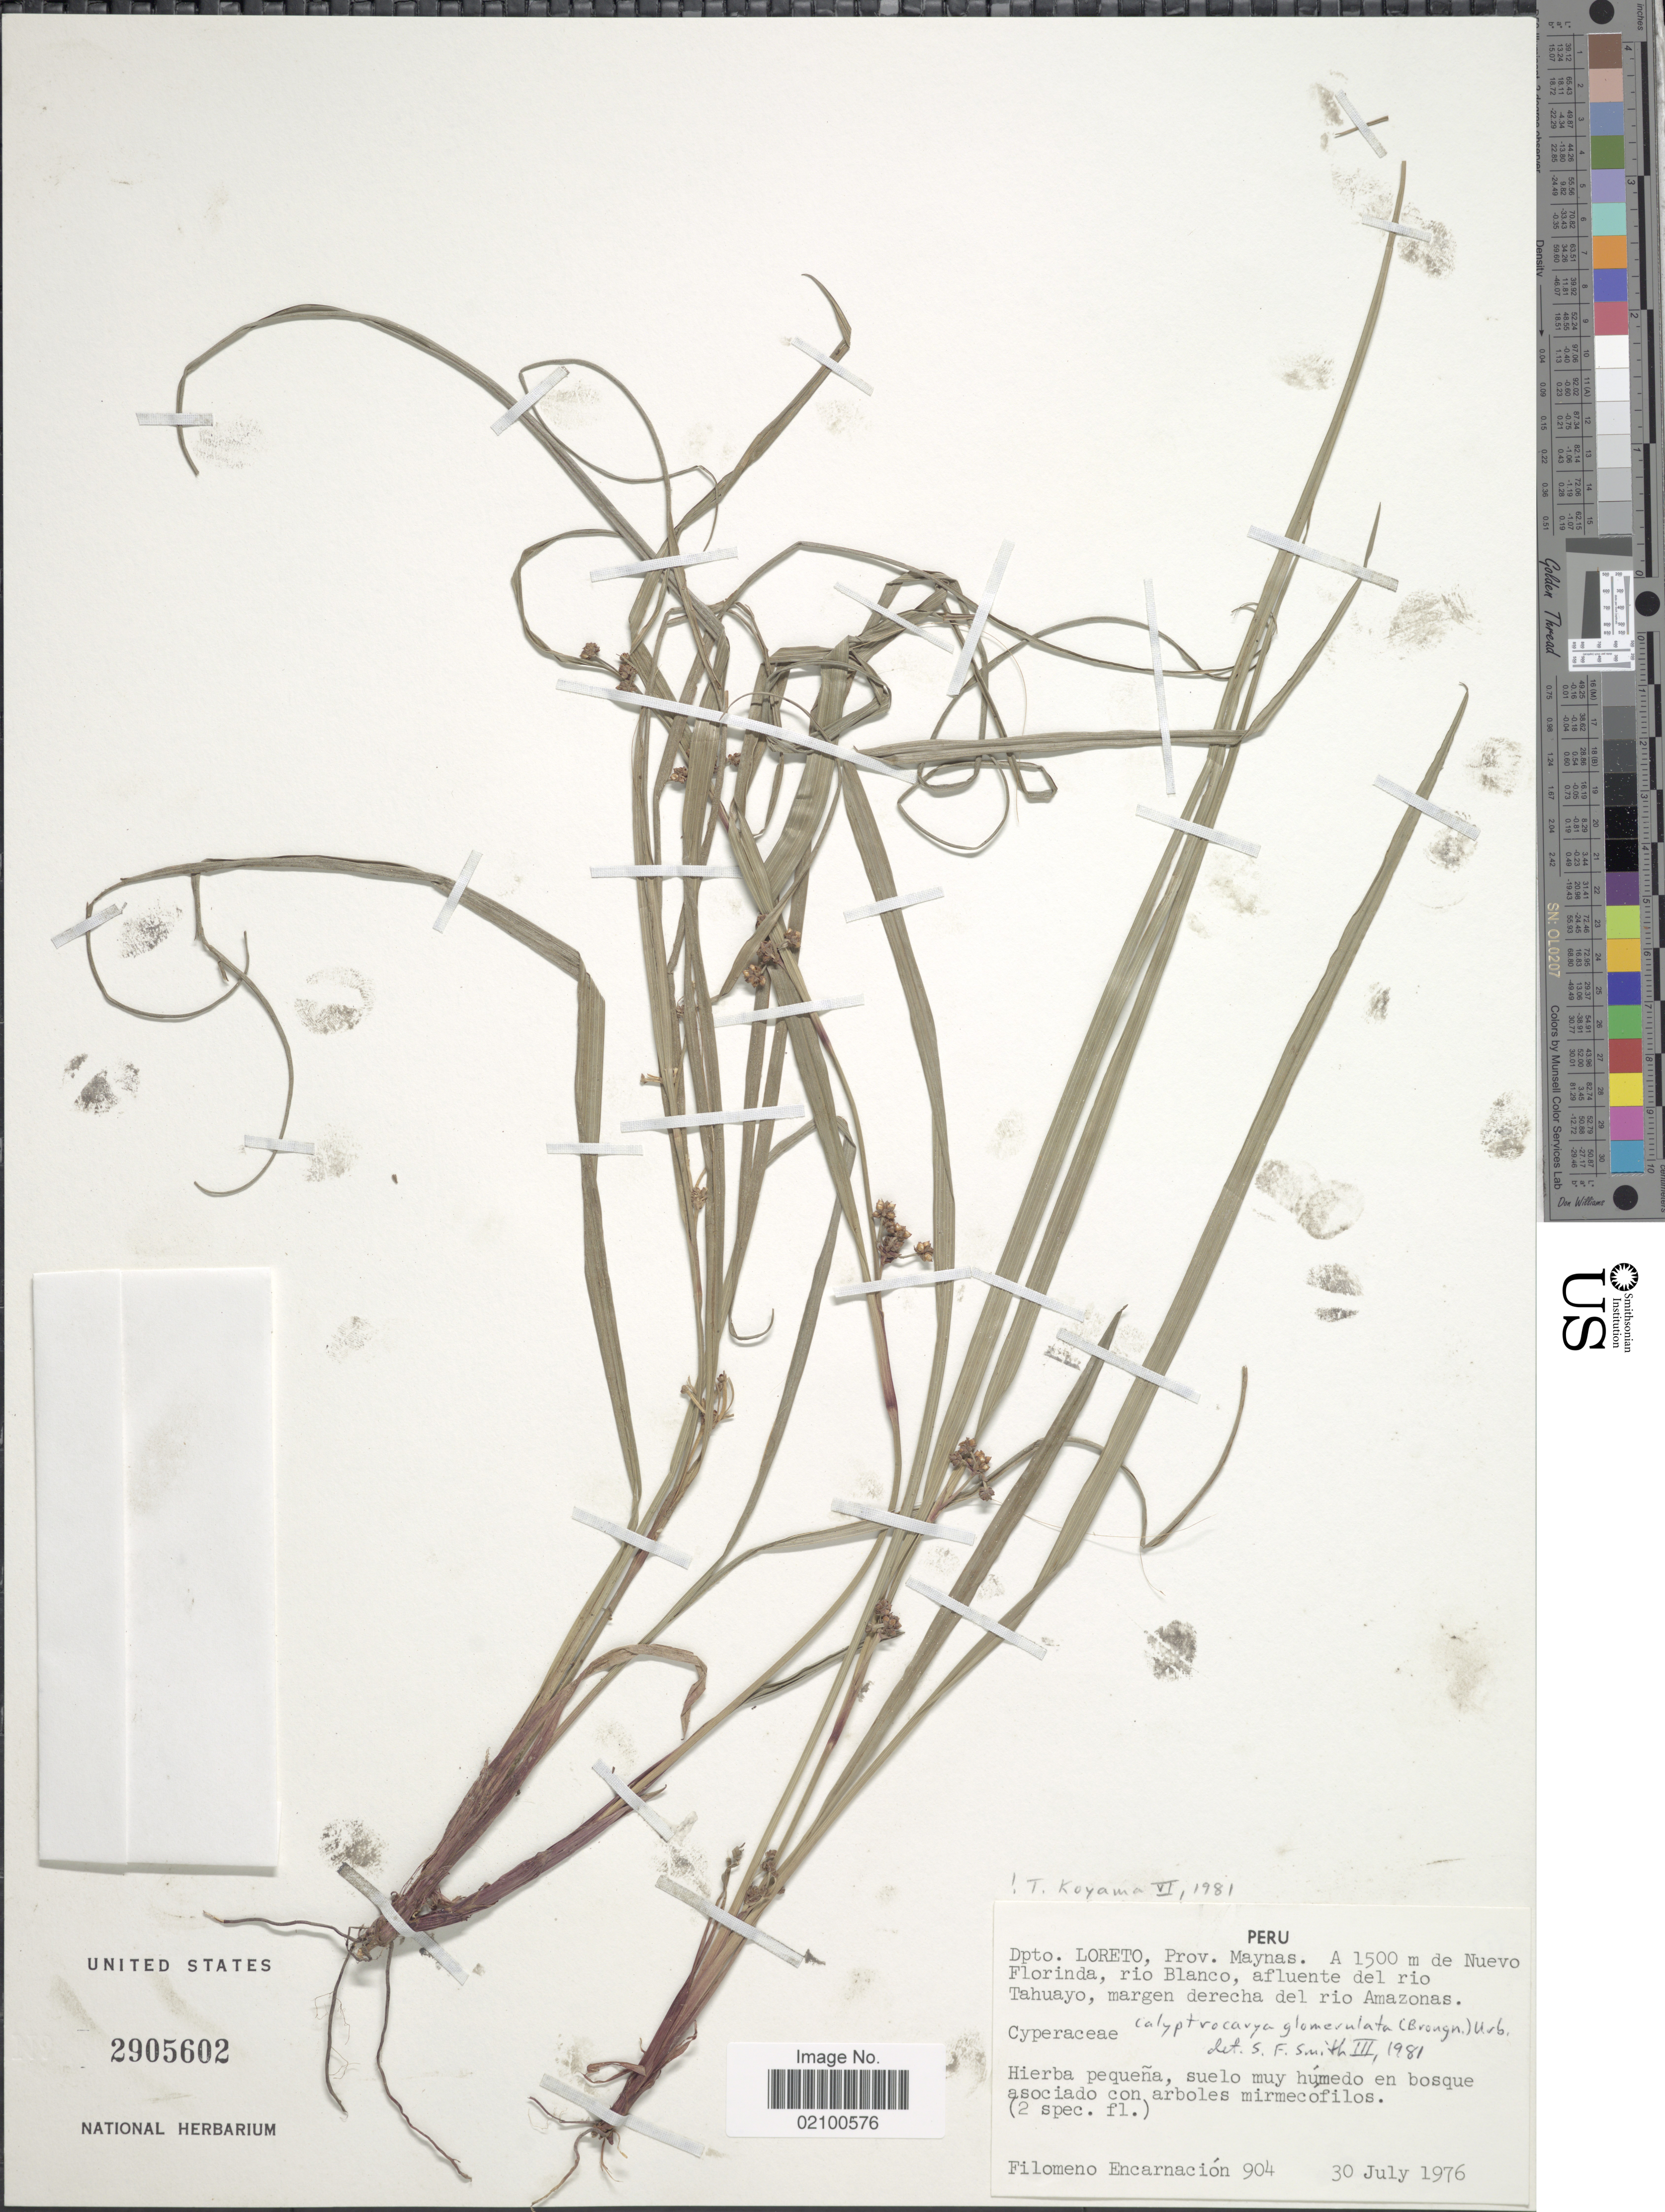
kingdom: Plantae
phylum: Tracheophyta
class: Liliopsida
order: Poales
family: Cyperaceae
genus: Calyptrocarya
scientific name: Calyptrocarya glomerulata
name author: (Brongn.) Urb.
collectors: F. Encarnación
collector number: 904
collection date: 1976-07-30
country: Peru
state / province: Loreto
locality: Dpto. Loreto, Prov. Maynas. A 1500 m de Nuevo Florinda, rio Blanco, afluente del rio Tahuayo, margen derecha del rio Amazonas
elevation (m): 1500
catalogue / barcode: US 2905602